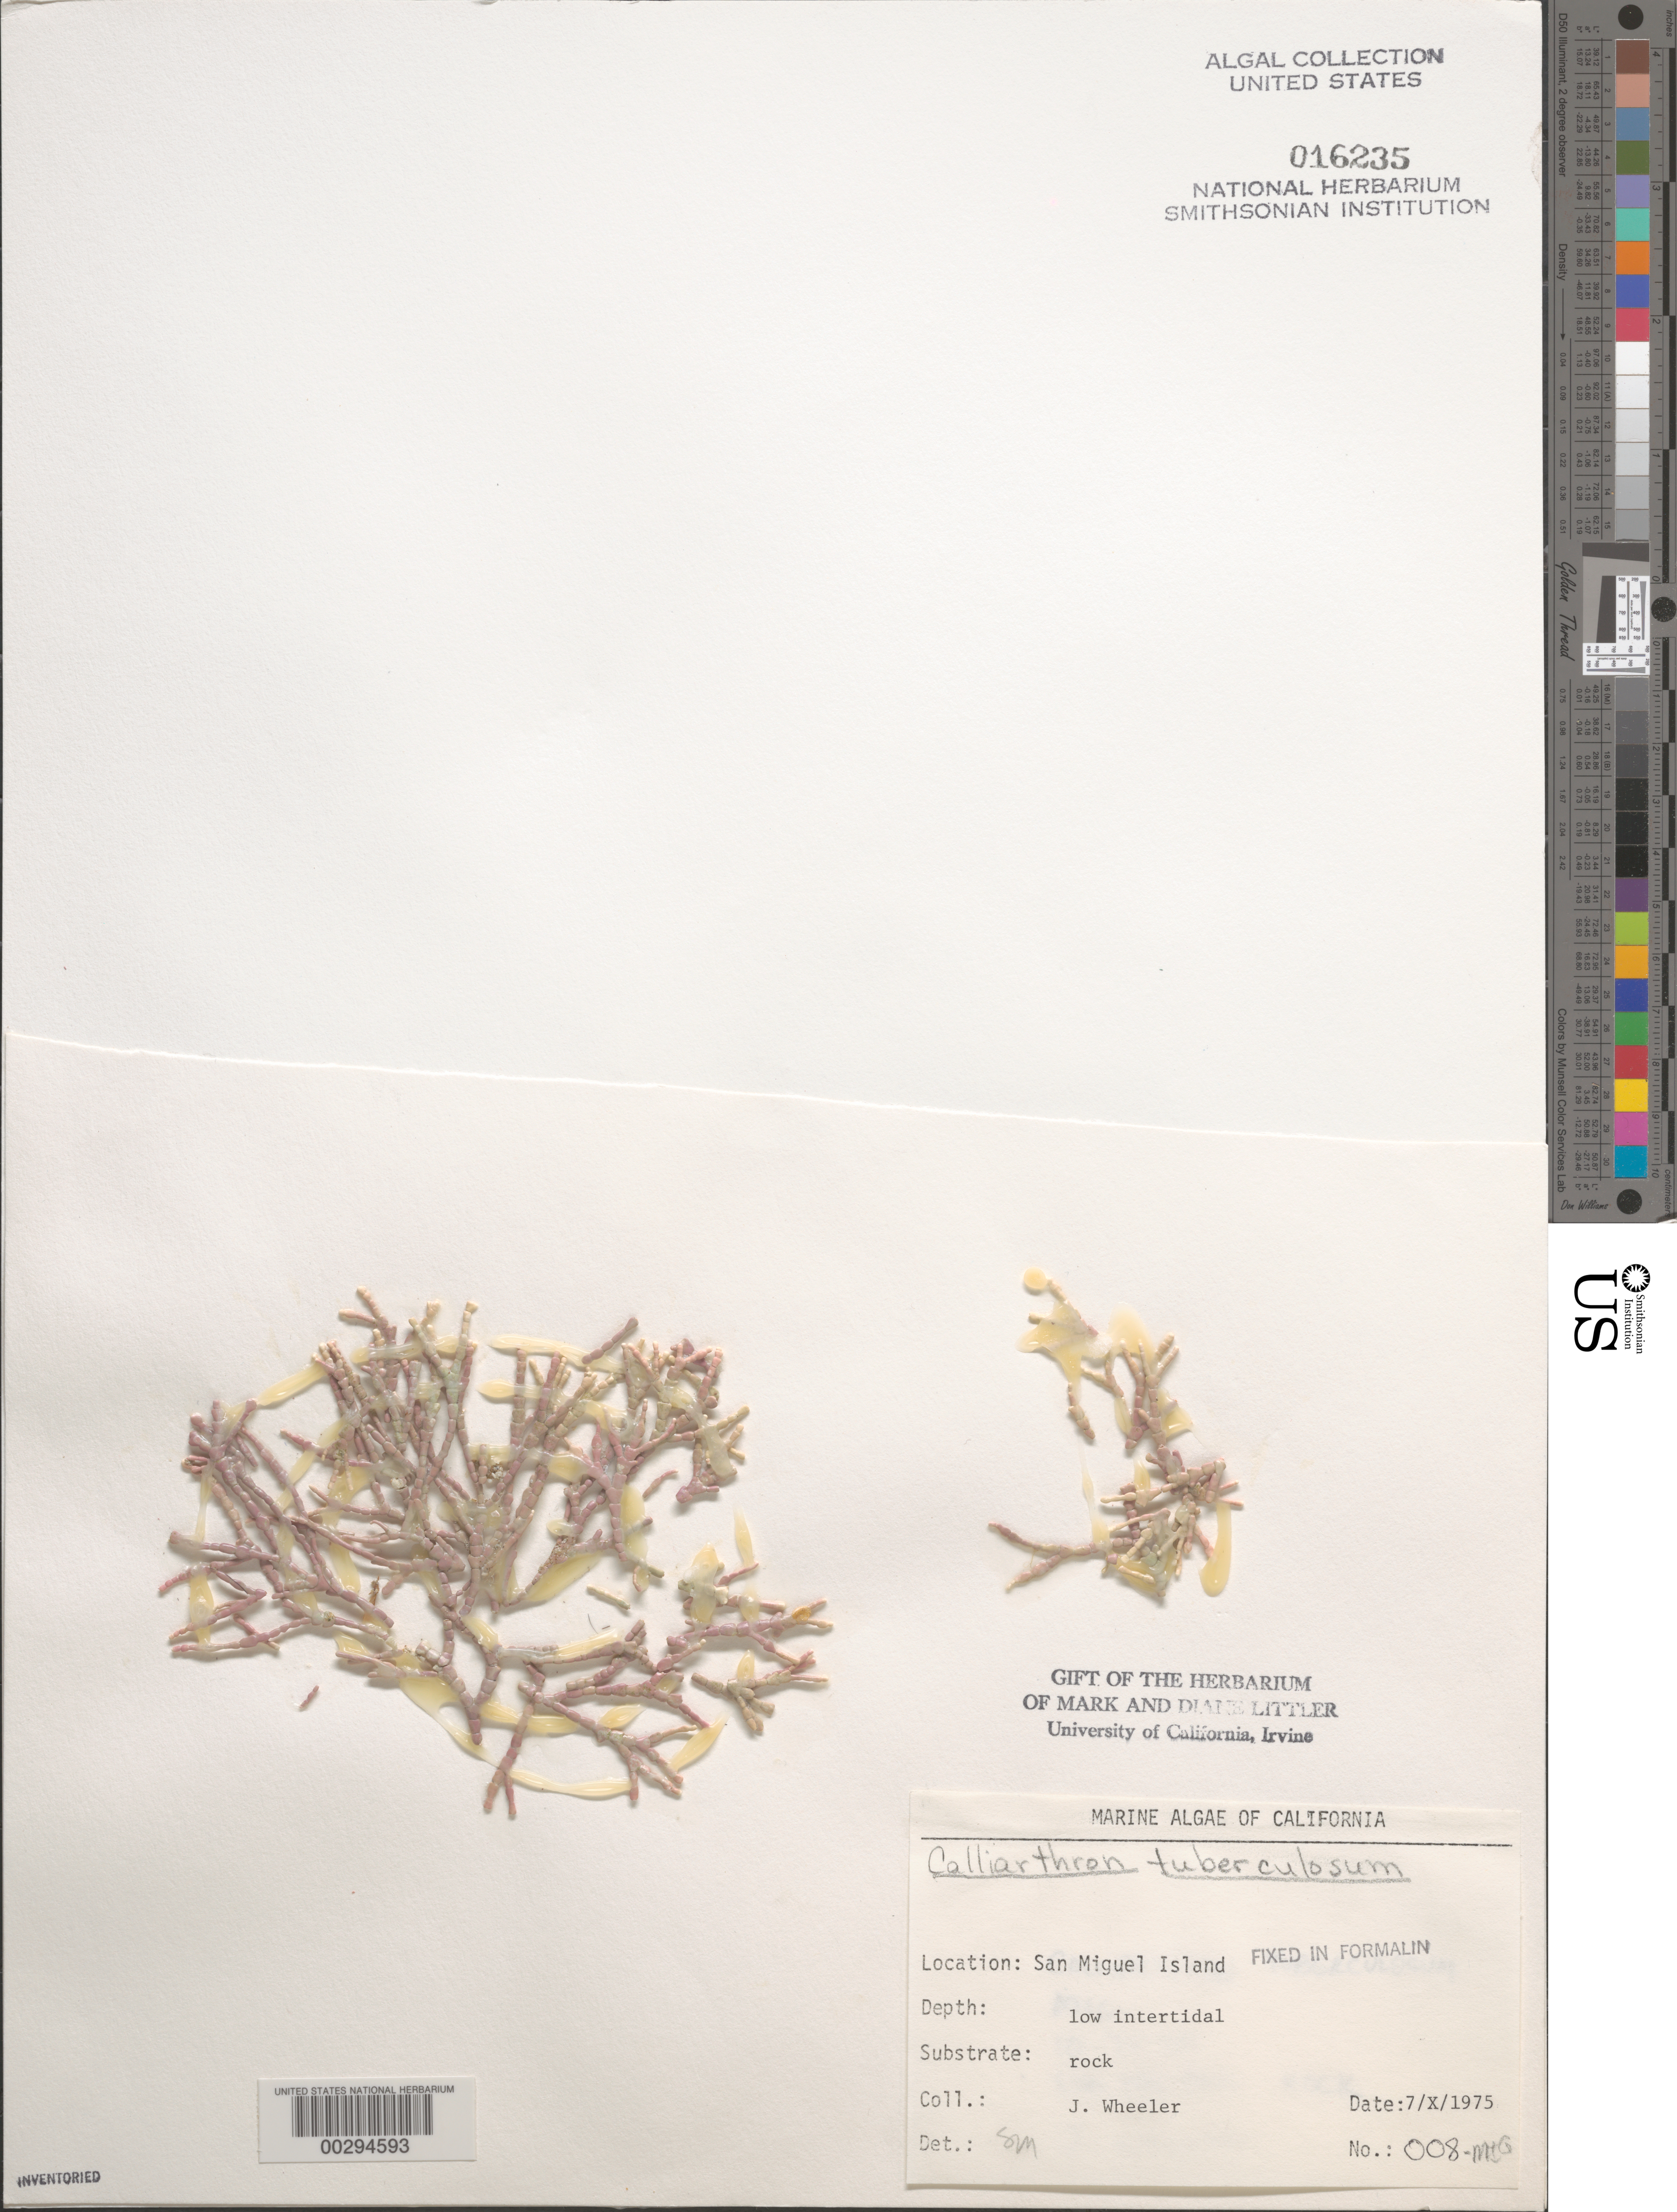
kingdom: Plantae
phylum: Rhodophyta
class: Florideophyceae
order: Corallinales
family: Corallinaceae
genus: Calliarthron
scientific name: Calliarthron tuberculosum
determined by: Murray, S. N.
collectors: J. L. Wheeler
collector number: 008-mig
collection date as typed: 07 Oct 1975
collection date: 1975-10-07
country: United States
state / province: California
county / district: Santa Barbara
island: San Miguel Island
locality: Cuyler Harbor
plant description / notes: BLM-SOCALBIGHT Rocky Intertidal Survey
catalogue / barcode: US 16235